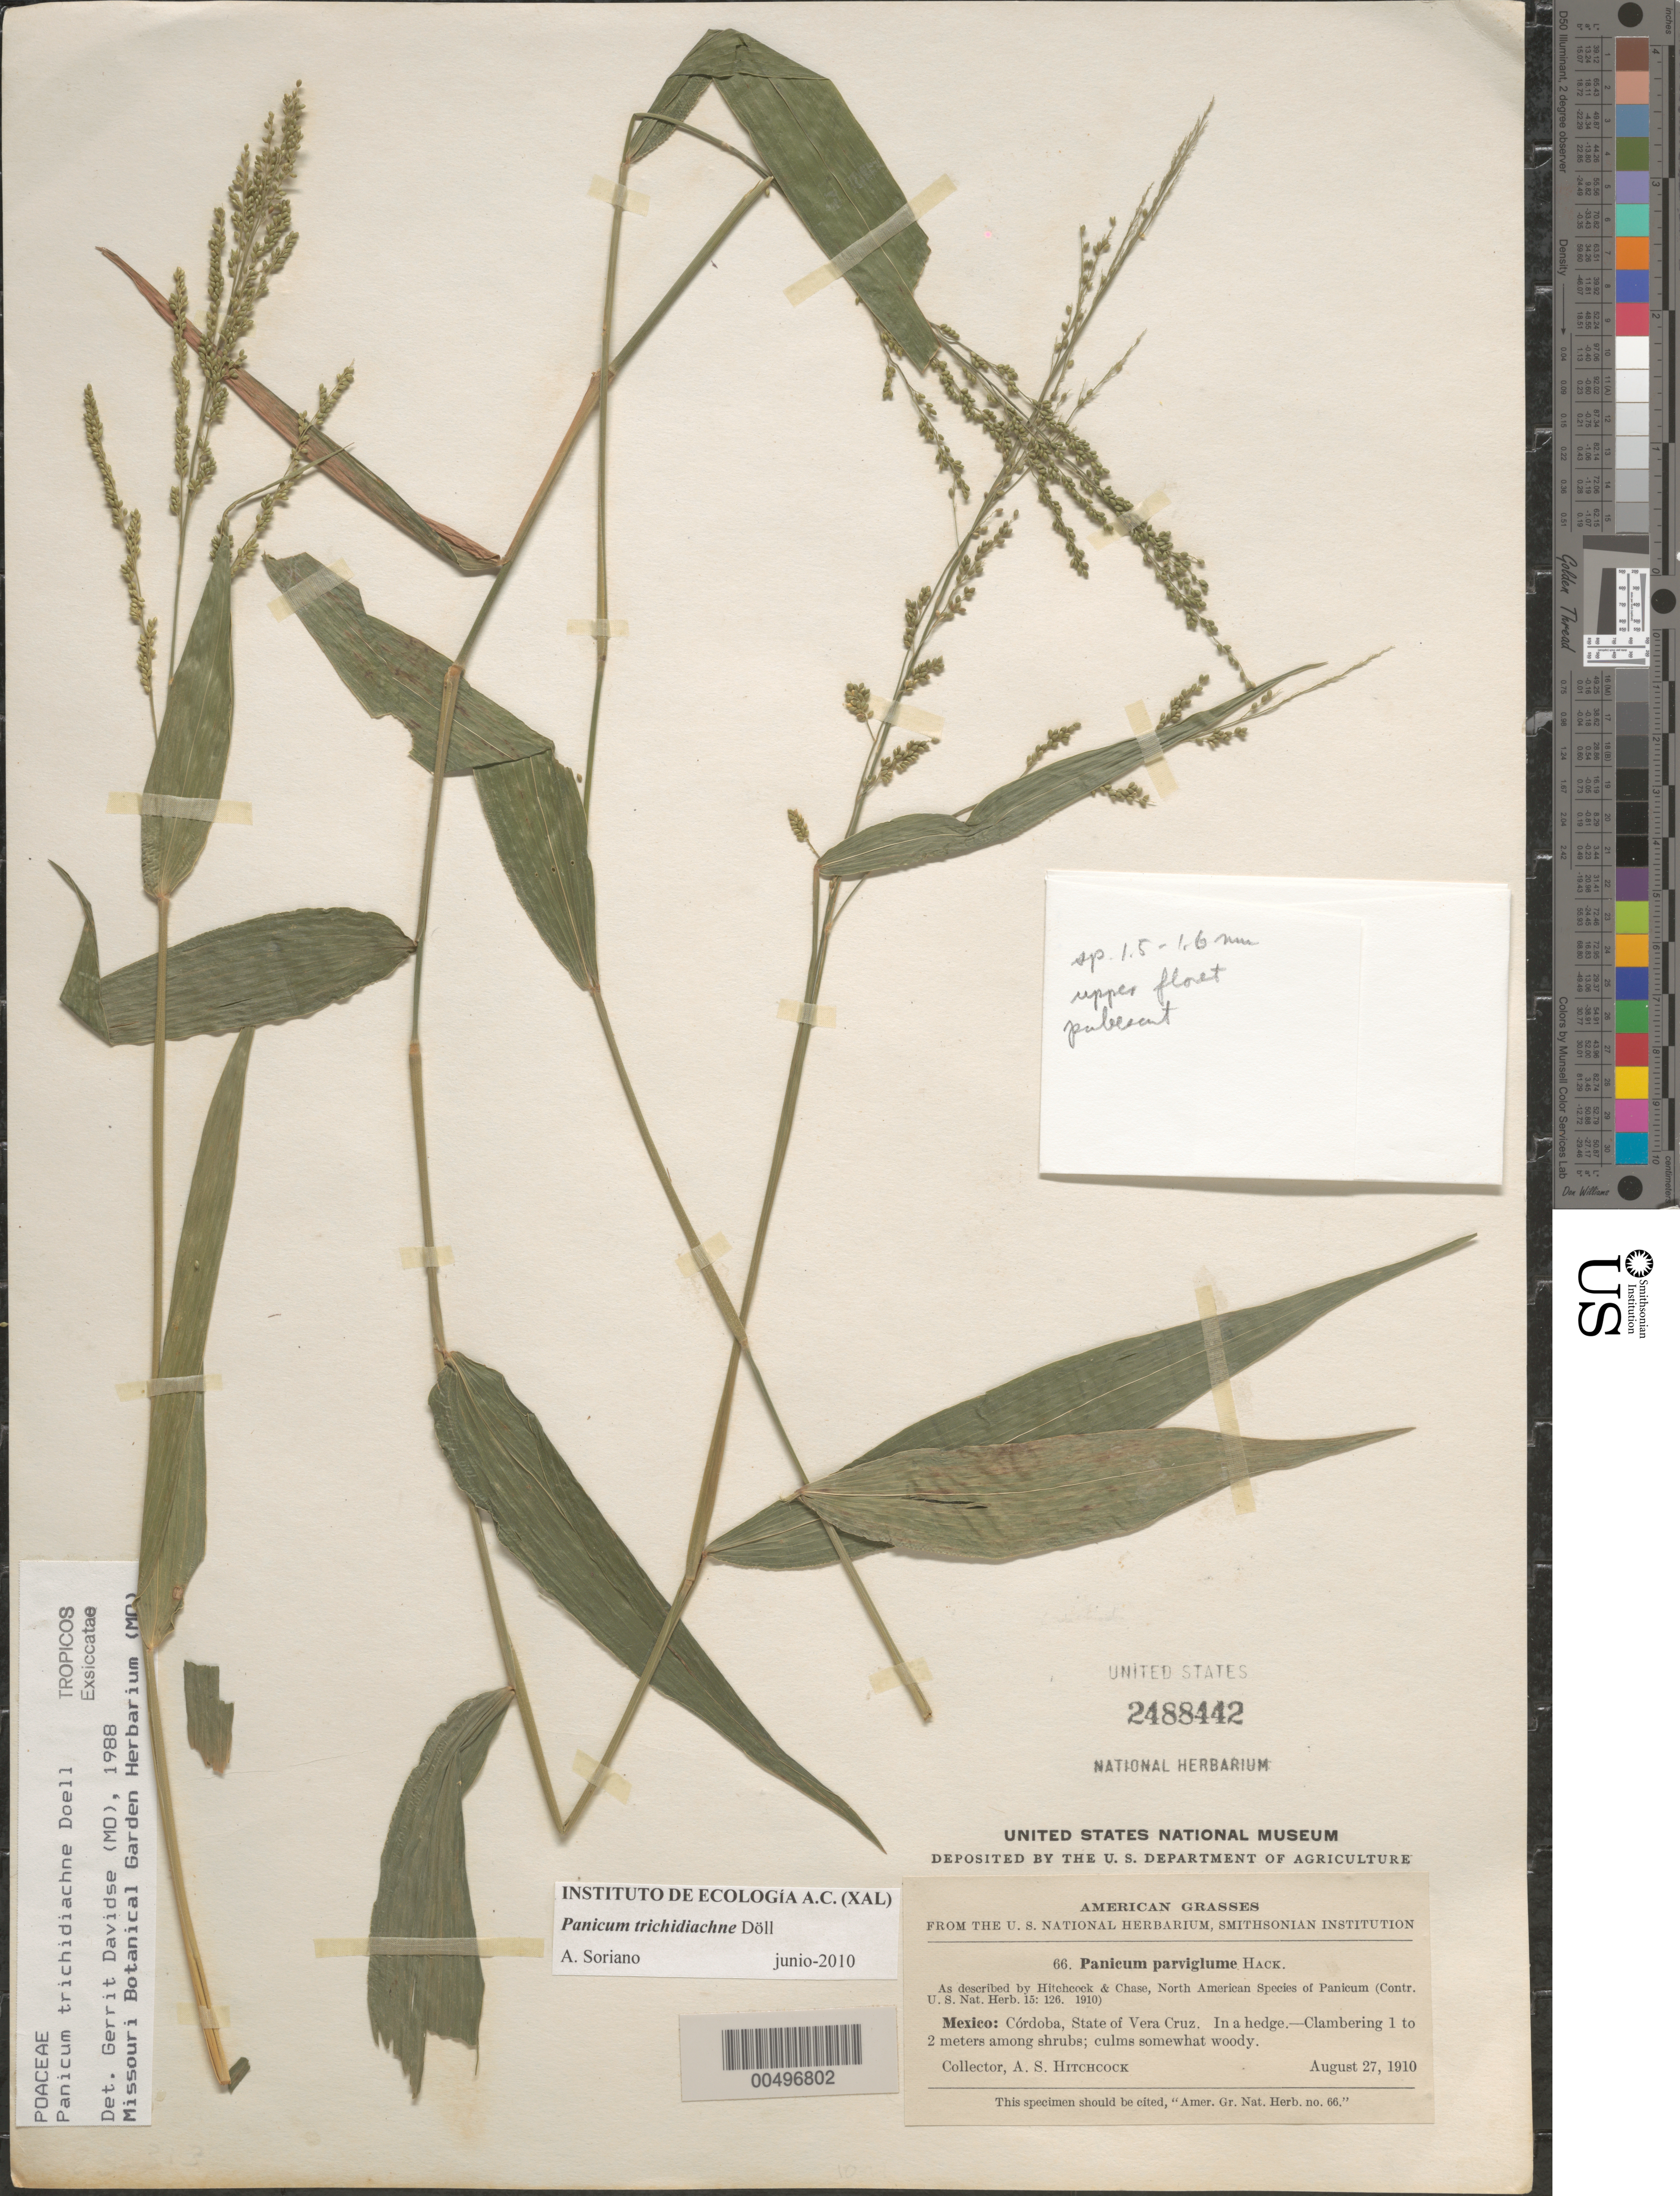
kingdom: Plantae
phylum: Tracheophyta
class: Liliopsida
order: Poales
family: Poaceae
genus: Panicum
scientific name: Panicum trichidiachne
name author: Döll in Mart.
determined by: Davidse, Gerrit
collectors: A. S. Hitchcock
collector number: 66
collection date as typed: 27 Aug 1910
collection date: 1910-08-27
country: Mexico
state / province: Veracruz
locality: C¢rdoba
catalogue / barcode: US 2488442